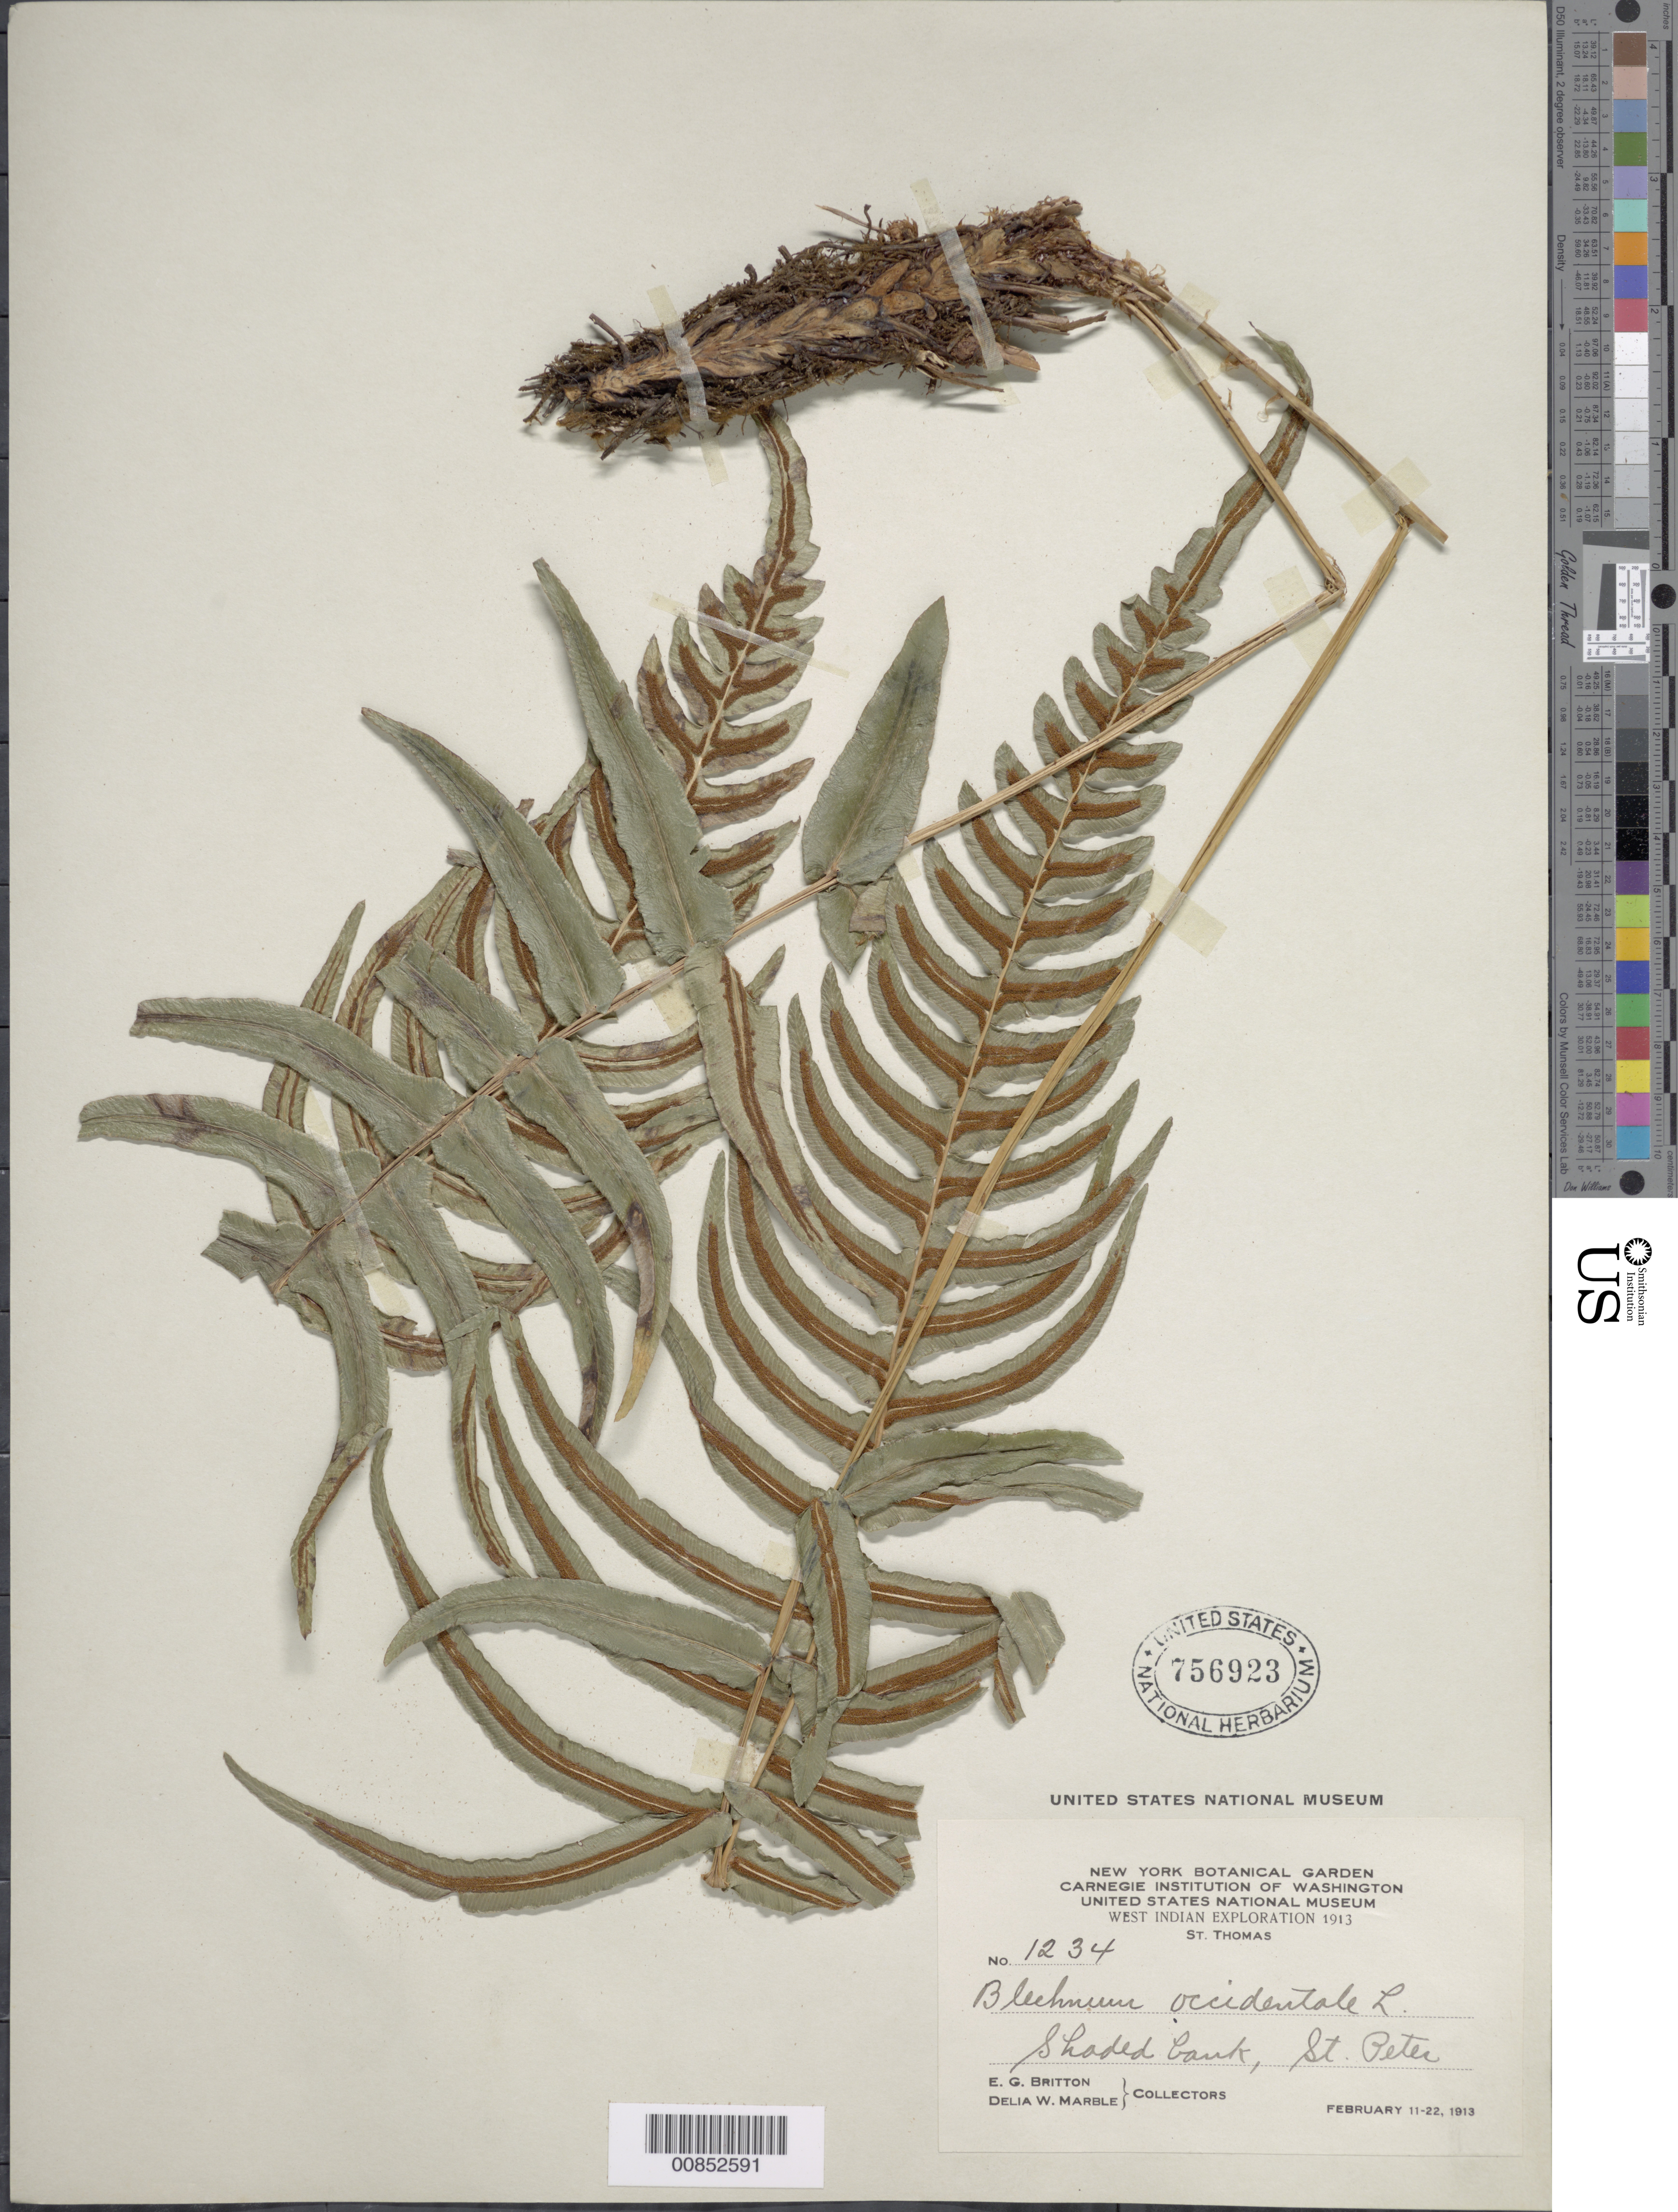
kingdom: Plantae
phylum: Tracheophyta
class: Polypodiopsida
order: Polypodiales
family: Blechnaceae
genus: Blechnum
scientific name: Blechnum occidentale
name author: L.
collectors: E. G. Britton & D. W. Marble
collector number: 1234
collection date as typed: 11 Feb 1913 to 22 Feb 1922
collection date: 1913-02-11/1922-02-22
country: U.S. Virgin Islands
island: St. Thomas I.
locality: St. Peter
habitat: Shaded bank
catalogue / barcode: US 756923